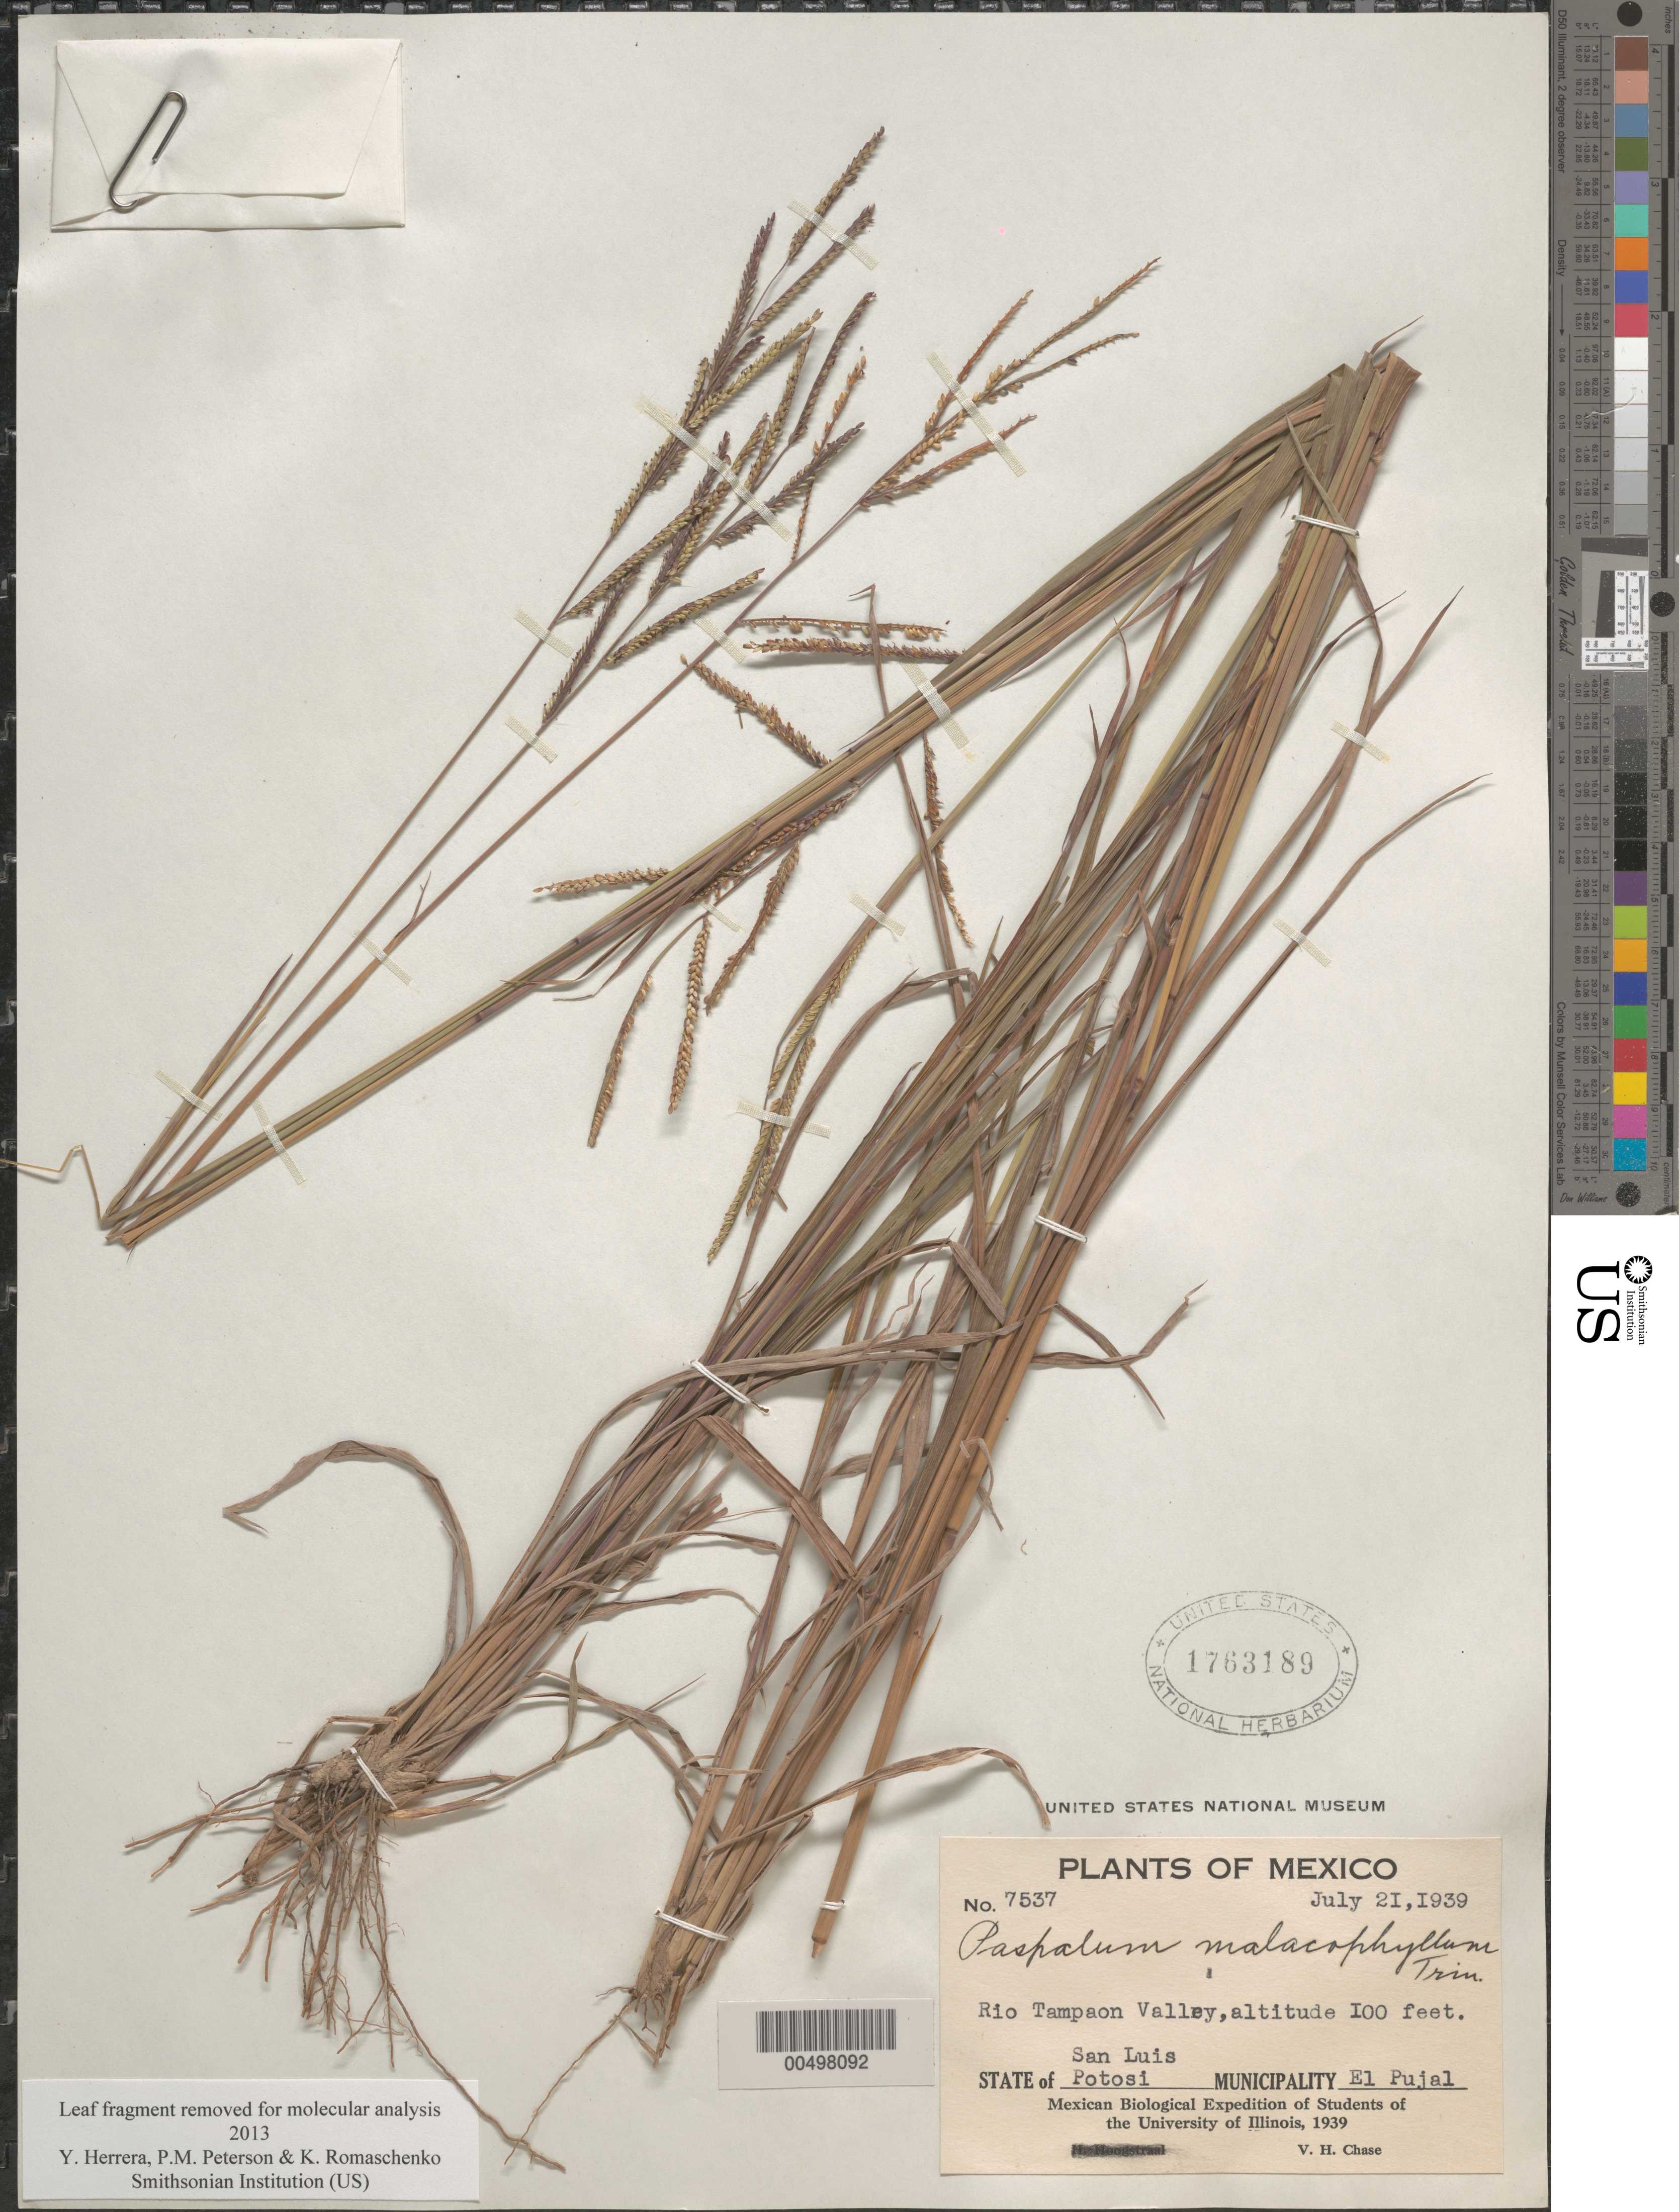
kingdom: Plantae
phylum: Tracheophyta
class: Liliopsida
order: Poales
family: Poaceae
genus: Paspalum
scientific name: Paspalum malacophyllum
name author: Trin.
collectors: V. H. Chase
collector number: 7537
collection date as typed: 21 Jul 1939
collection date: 1939-07-21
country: Mexico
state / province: San Luis Potosi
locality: Rio Tampaon Valley, El Pujal Mun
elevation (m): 30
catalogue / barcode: US 1763189